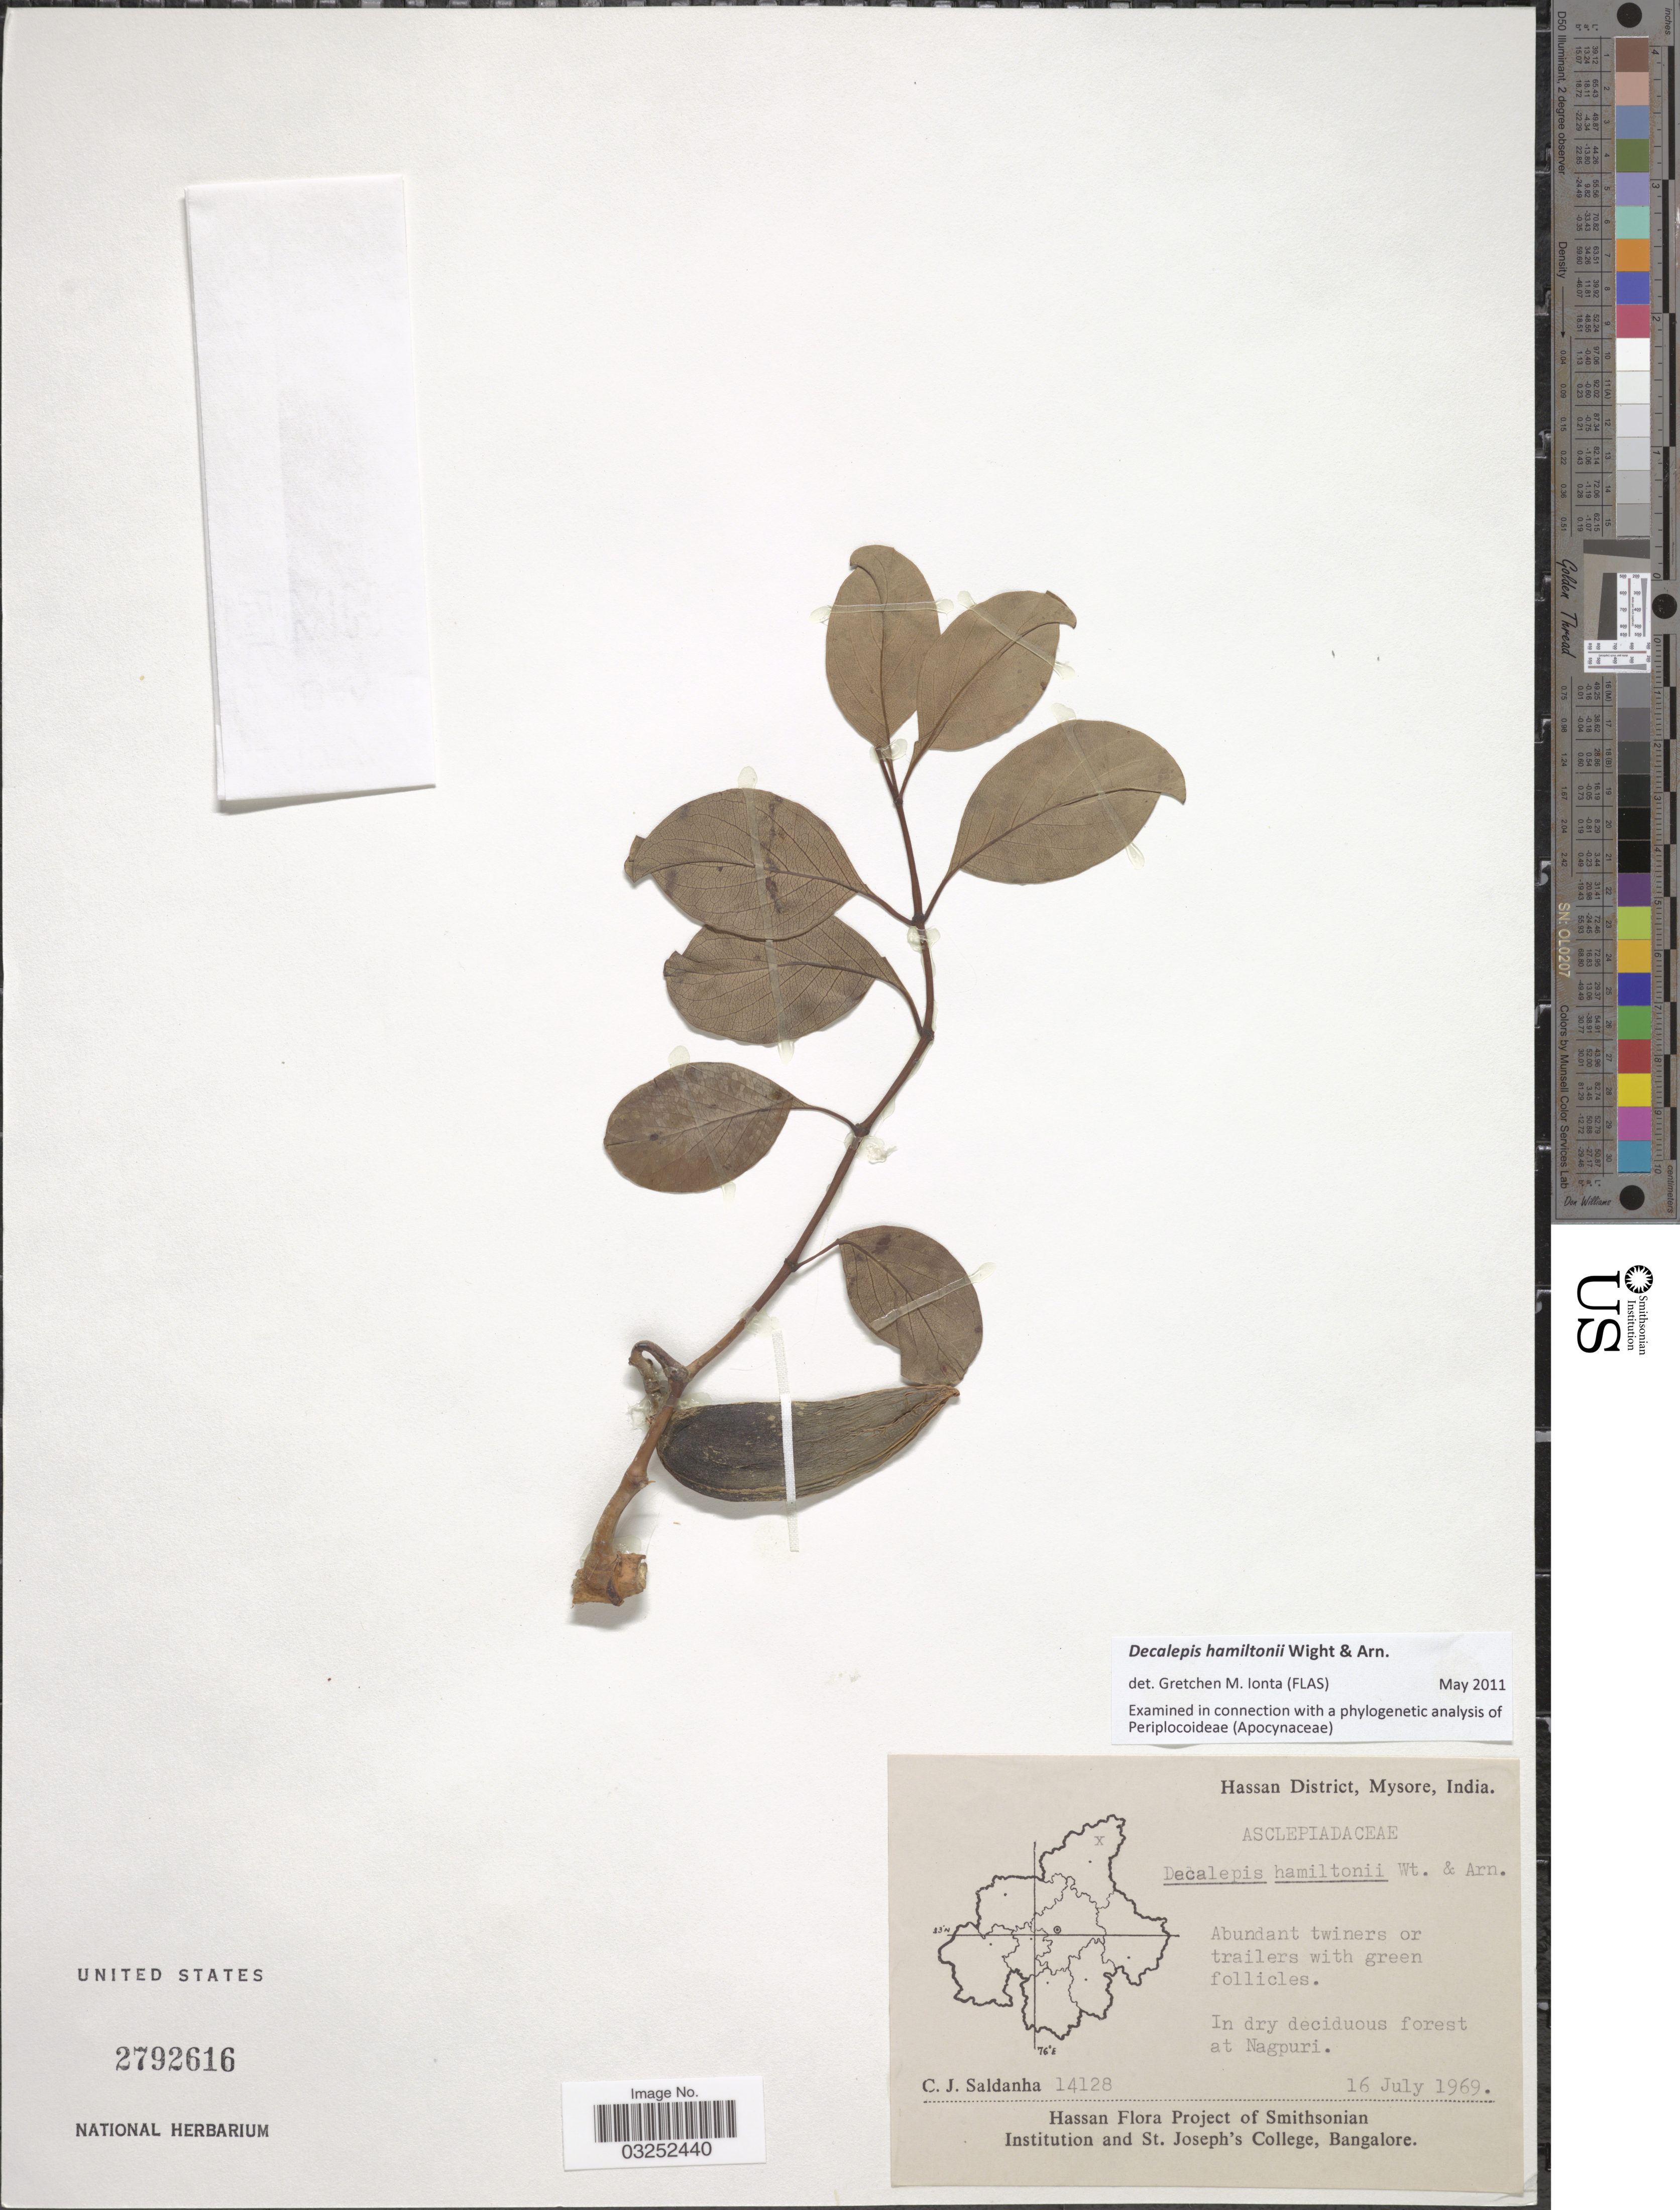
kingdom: Plantae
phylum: Tracheophyta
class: Magnoliopsida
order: Gentianales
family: Apocynaceae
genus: Decalepis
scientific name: Decalepis hamiltonii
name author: Wight & Arn.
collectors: C. J. Saldanha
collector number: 14128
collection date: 1969-07-16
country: India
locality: Hassan District. In dry deciduous forest at Nagpuri.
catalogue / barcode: US 2792616